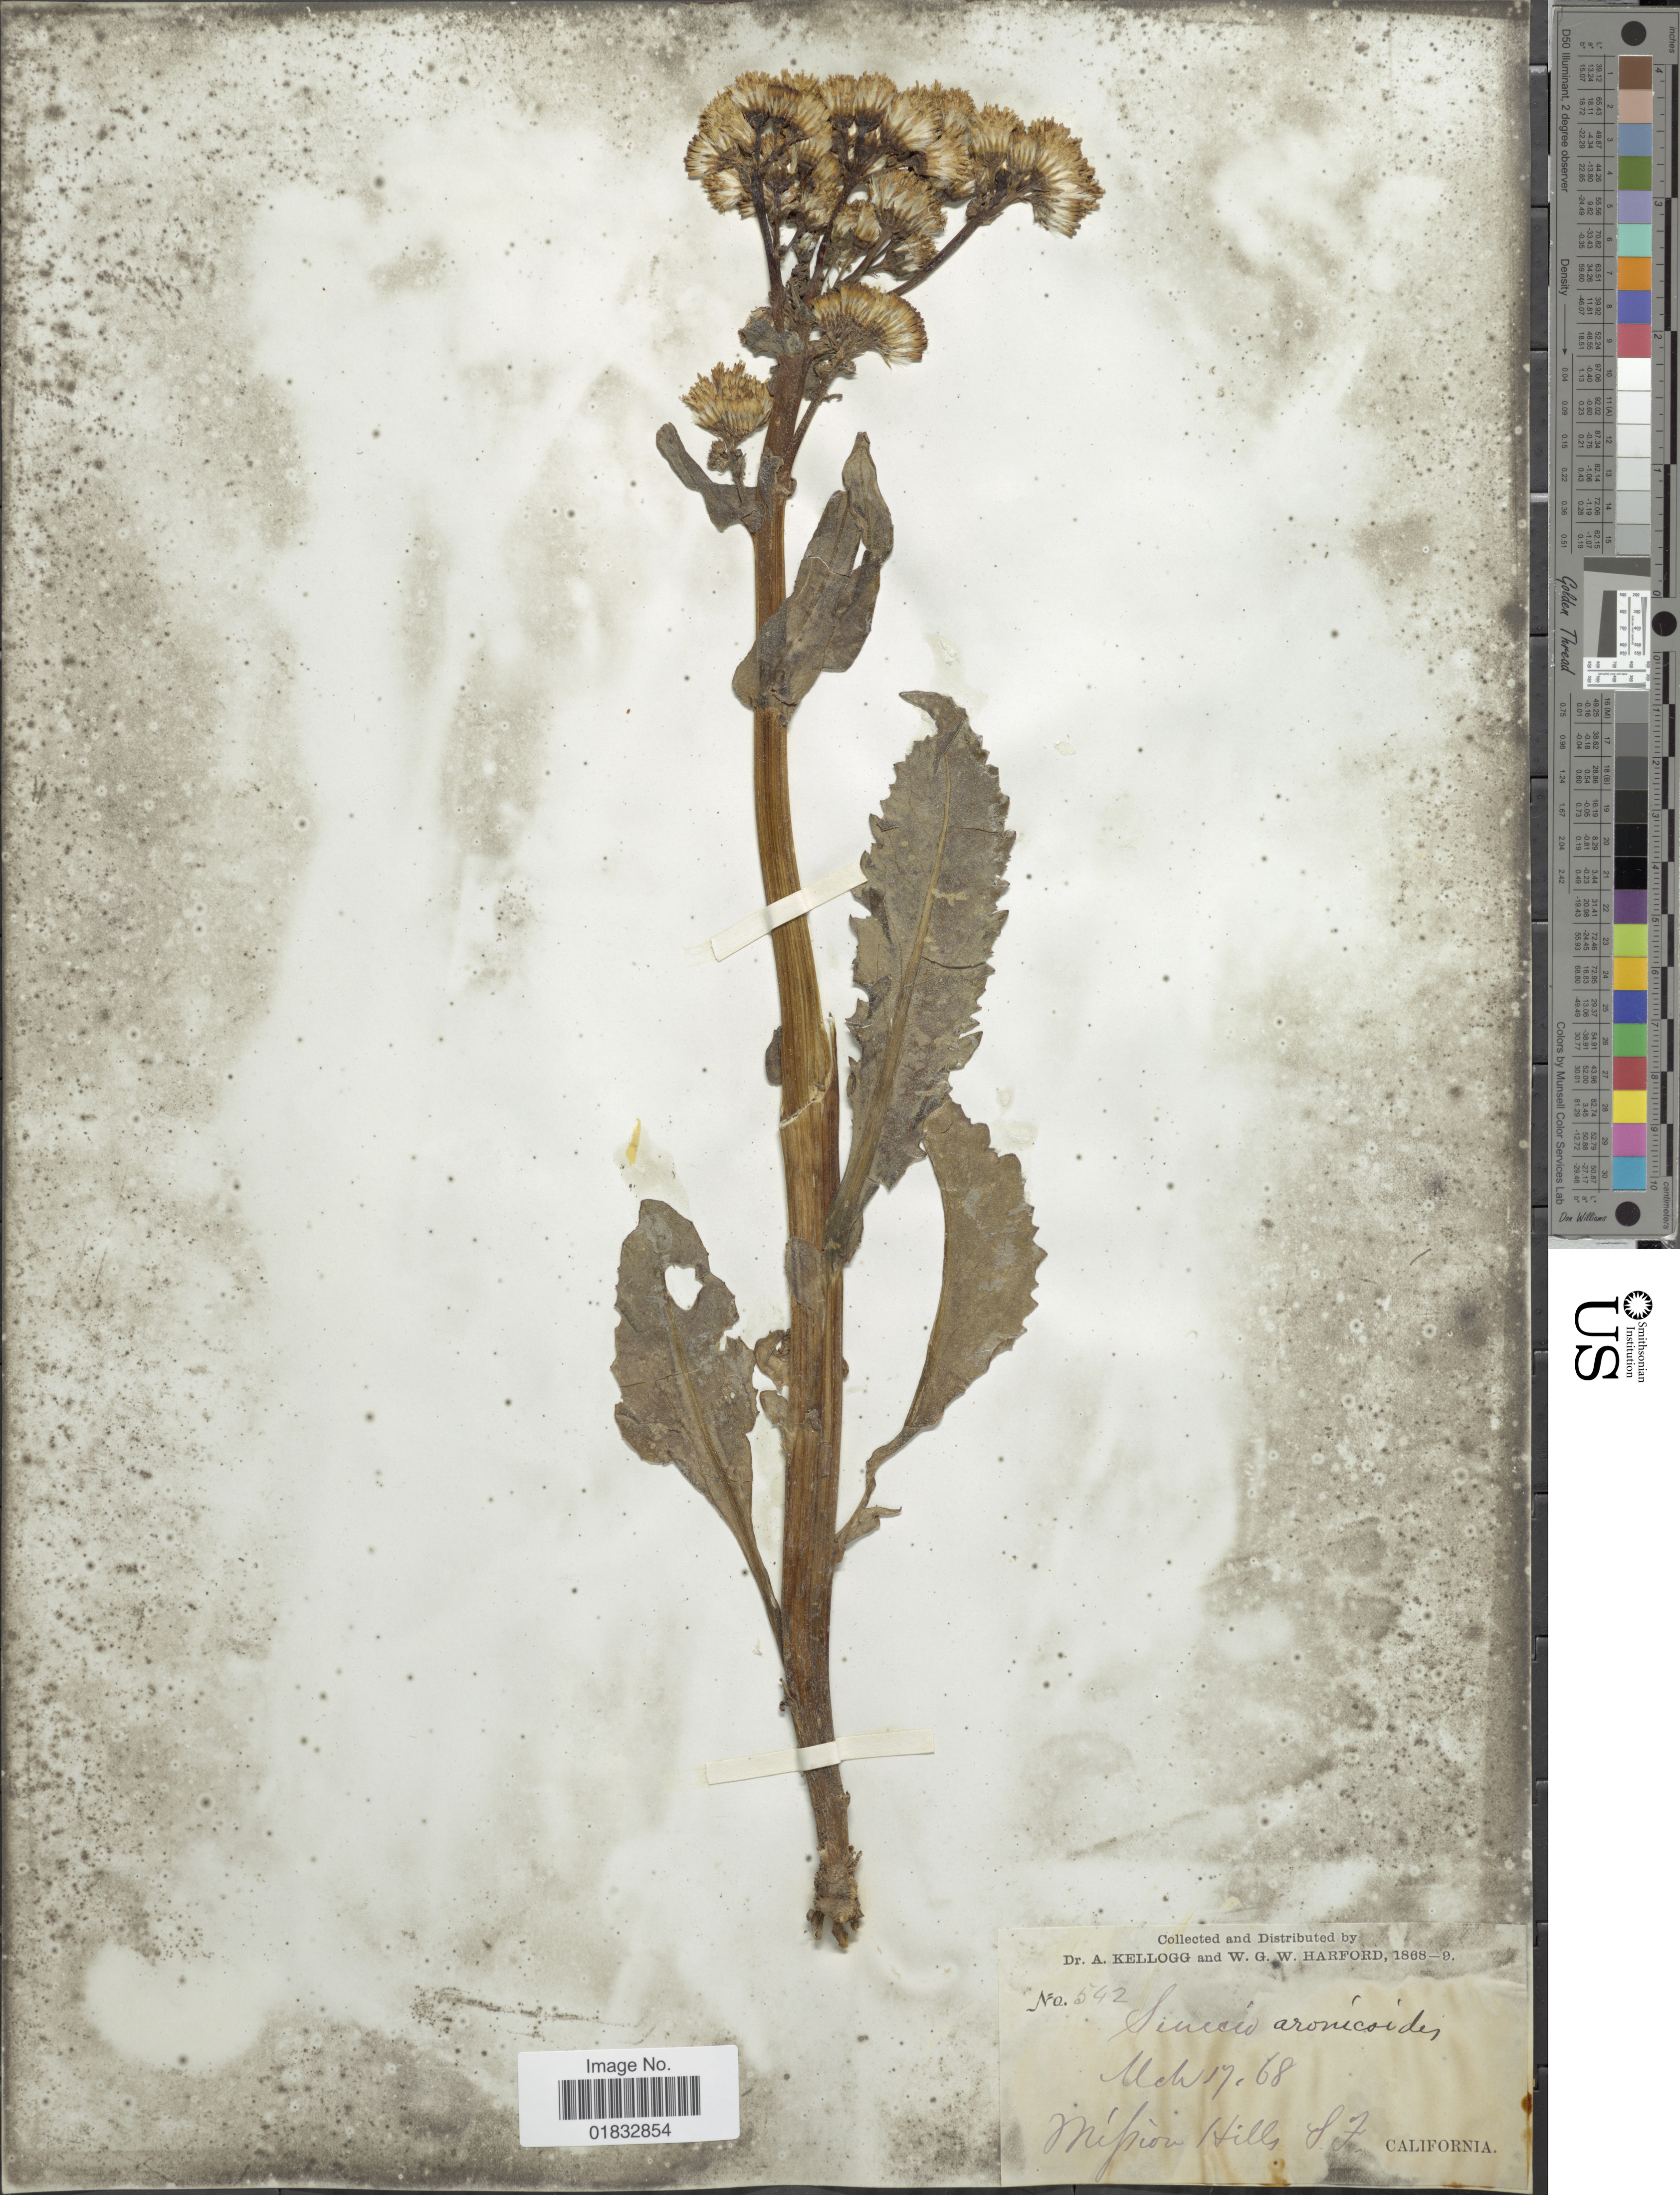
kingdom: Plantae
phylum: Tracheophyta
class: Magnoliopsida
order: Asterales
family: Asteraceae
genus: Senecio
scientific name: Senecio aronicoides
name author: DC.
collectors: A. Kellogg & W. G. W. Harford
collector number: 542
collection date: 1868-03-17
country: United States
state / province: California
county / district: San Francisco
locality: Mission Hills, S.F.